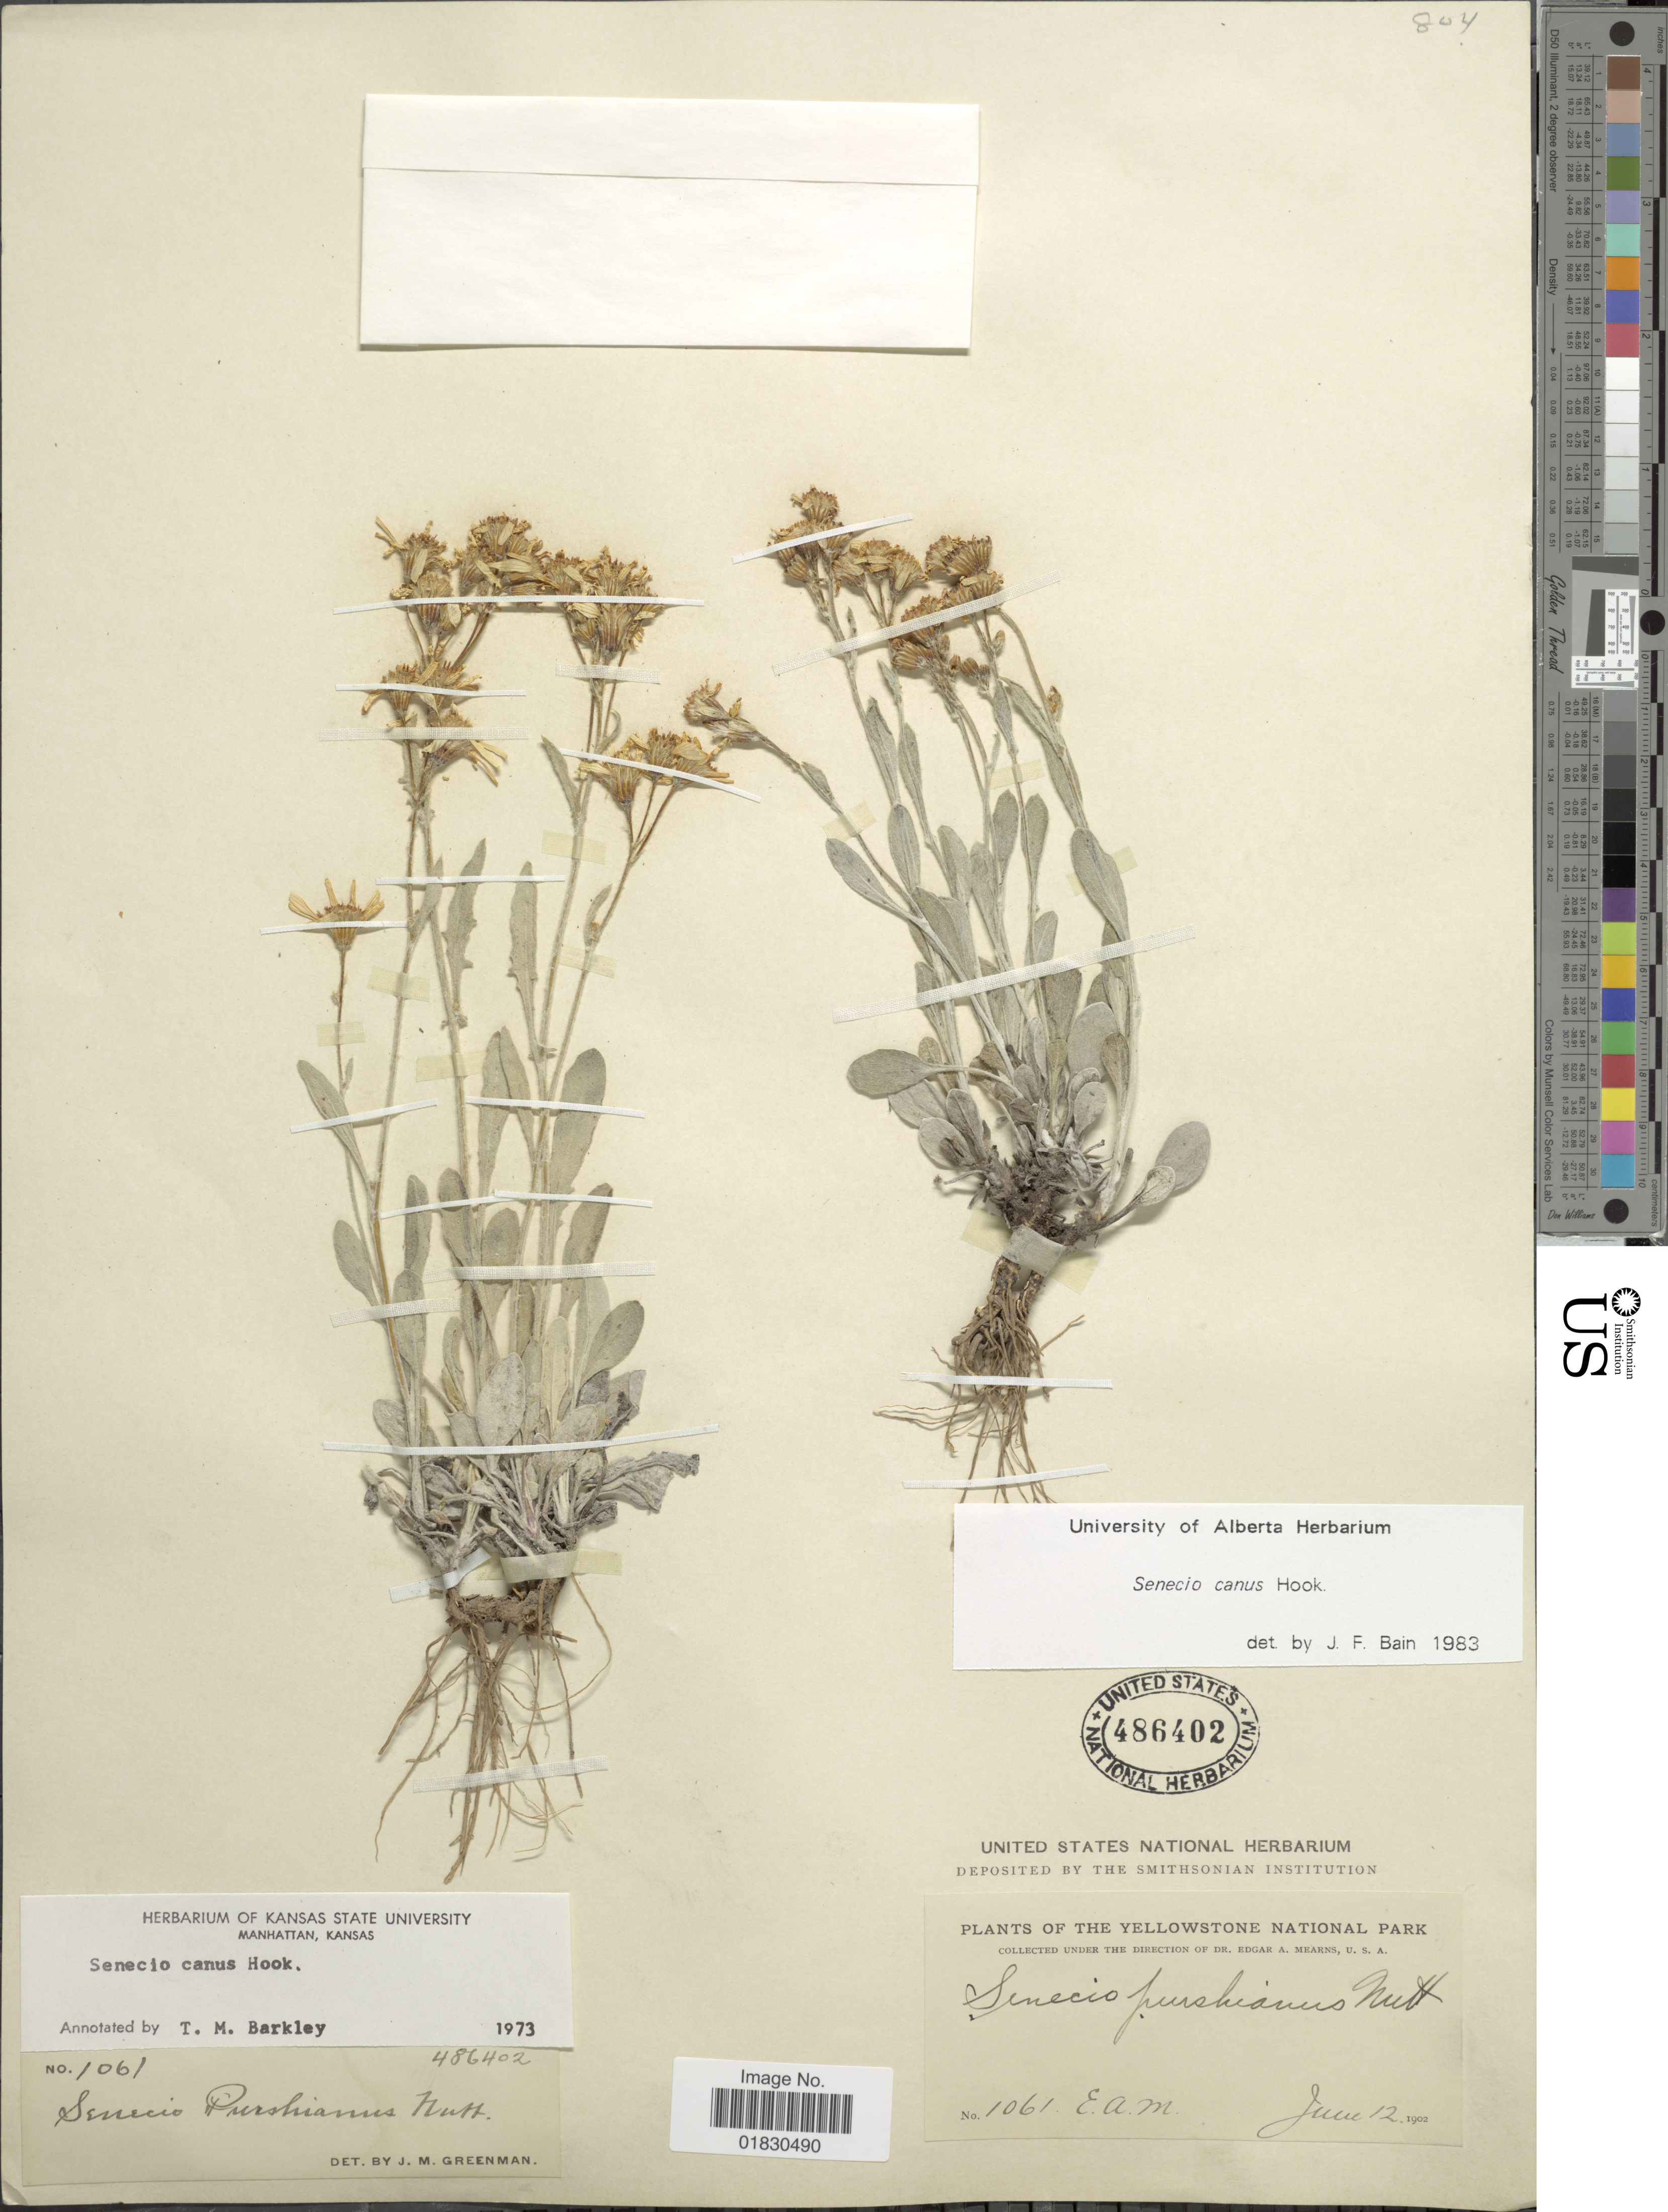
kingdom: Plantae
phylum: Tracheophyta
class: Magnoliopsida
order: Asterales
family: Asteraceae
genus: Packera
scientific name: Packera cana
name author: (Hook.) W.A. Weber & Á. Löve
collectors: E. A. Mearns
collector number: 1061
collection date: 1902-06-12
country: United States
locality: The Yellowstone National Park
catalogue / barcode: US 486402